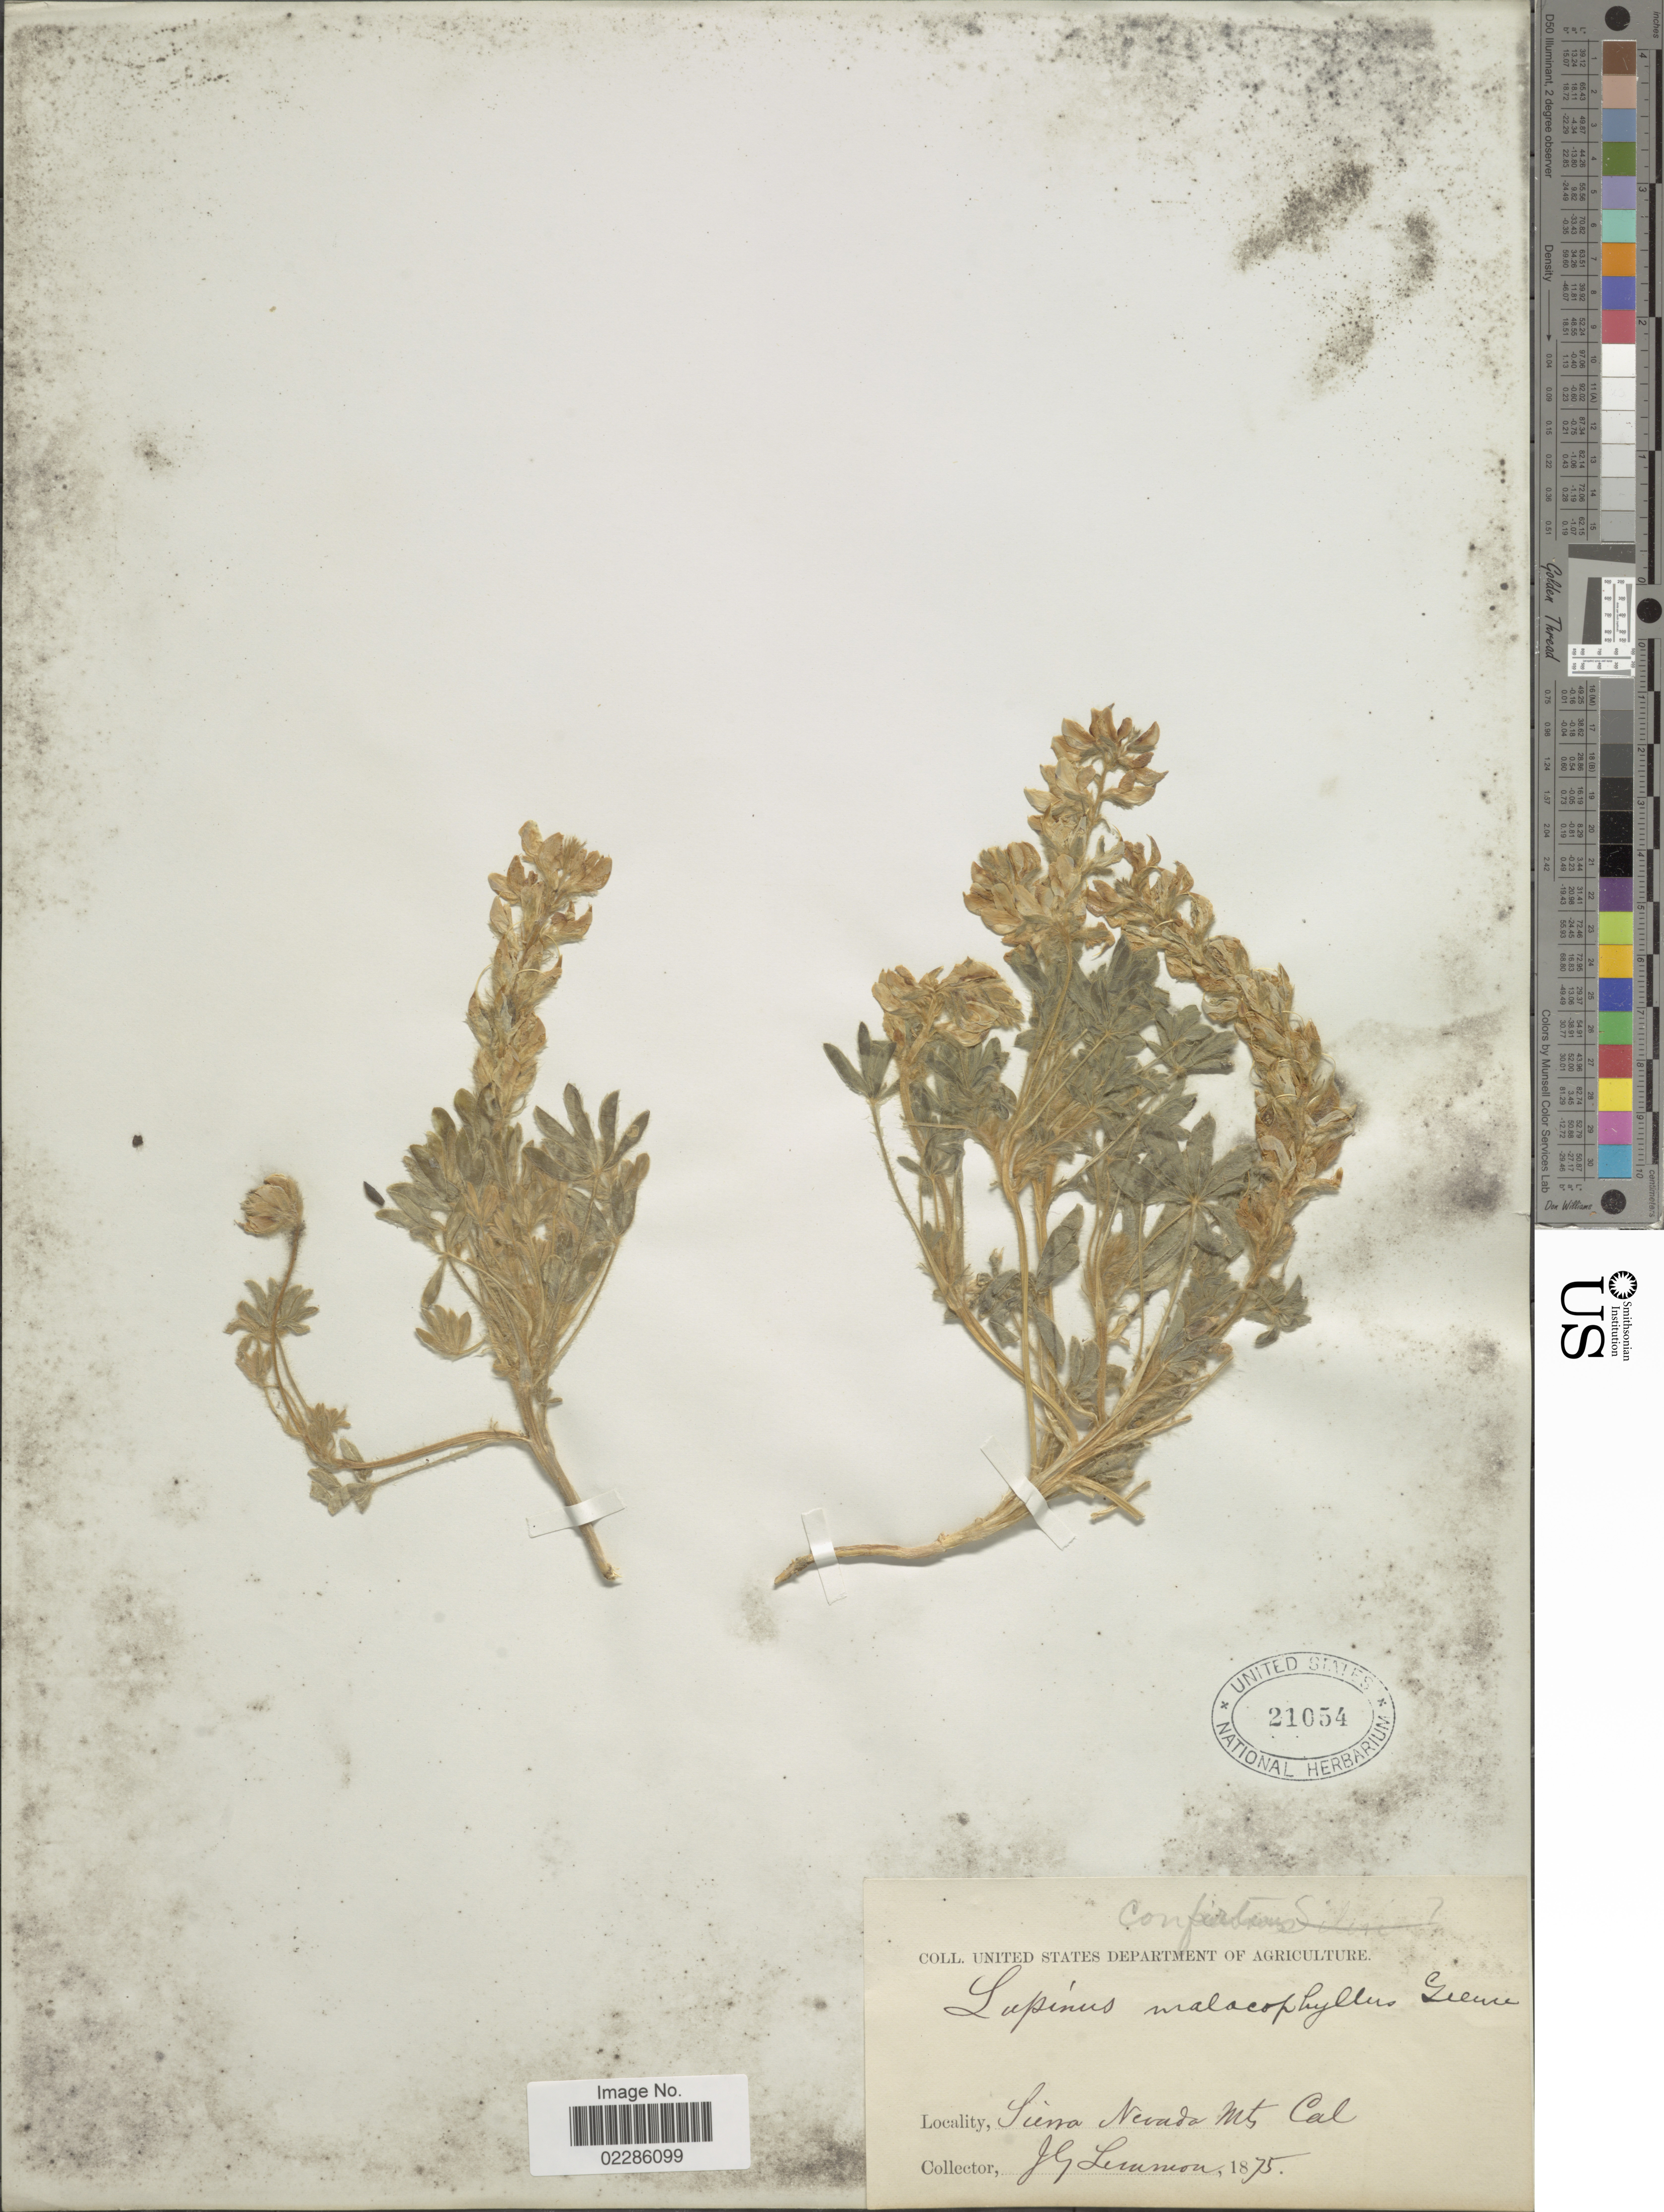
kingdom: Plantae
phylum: Tracheophyta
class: Magnoliopsida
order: Fabales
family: Fabaceae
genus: Lupinus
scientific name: Lupinus malacophyllus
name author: Greene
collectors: J. Lemmon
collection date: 1875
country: United States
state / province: California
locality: Sierra Nevada Mts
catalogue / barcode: US 21054